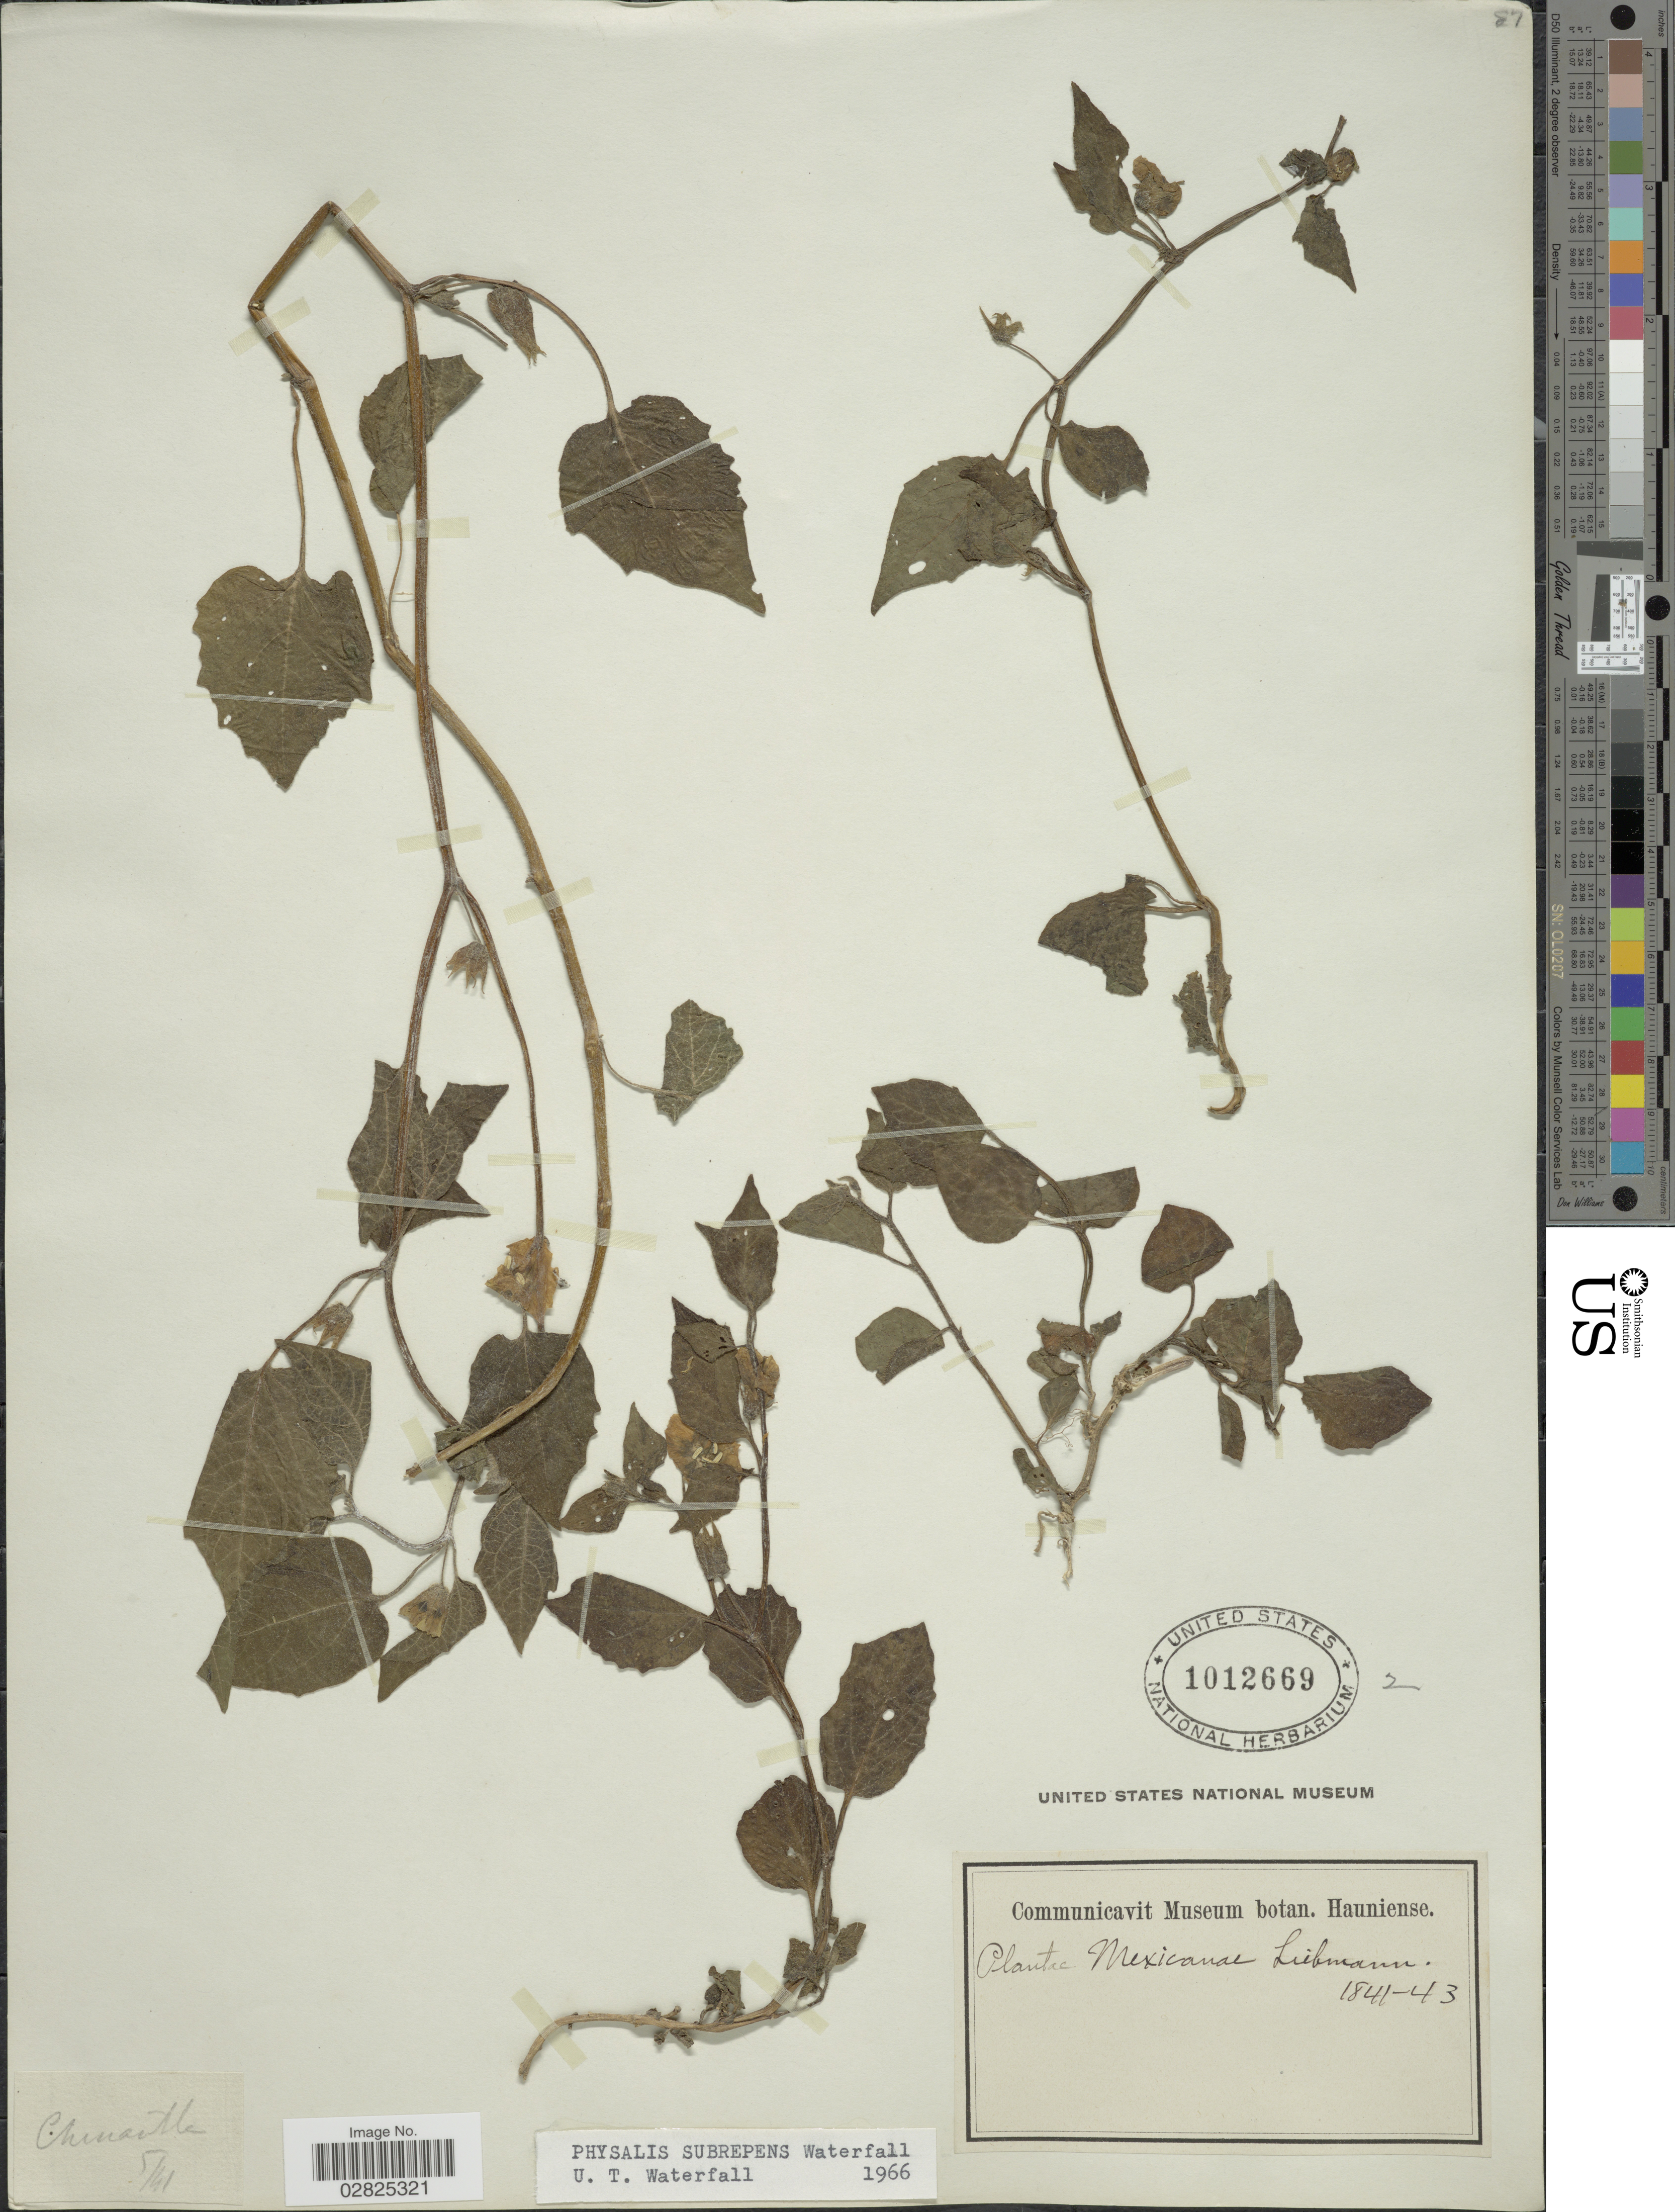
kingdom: Plantae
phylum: Tracheophyta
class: Magnoliopsida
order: Solanales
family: Solanaceae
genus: Physalis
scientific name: Physalis subrepens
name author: Waterf.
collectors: Liebmann, --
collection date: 1841/1843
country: Mexico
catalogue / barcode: US 1012669